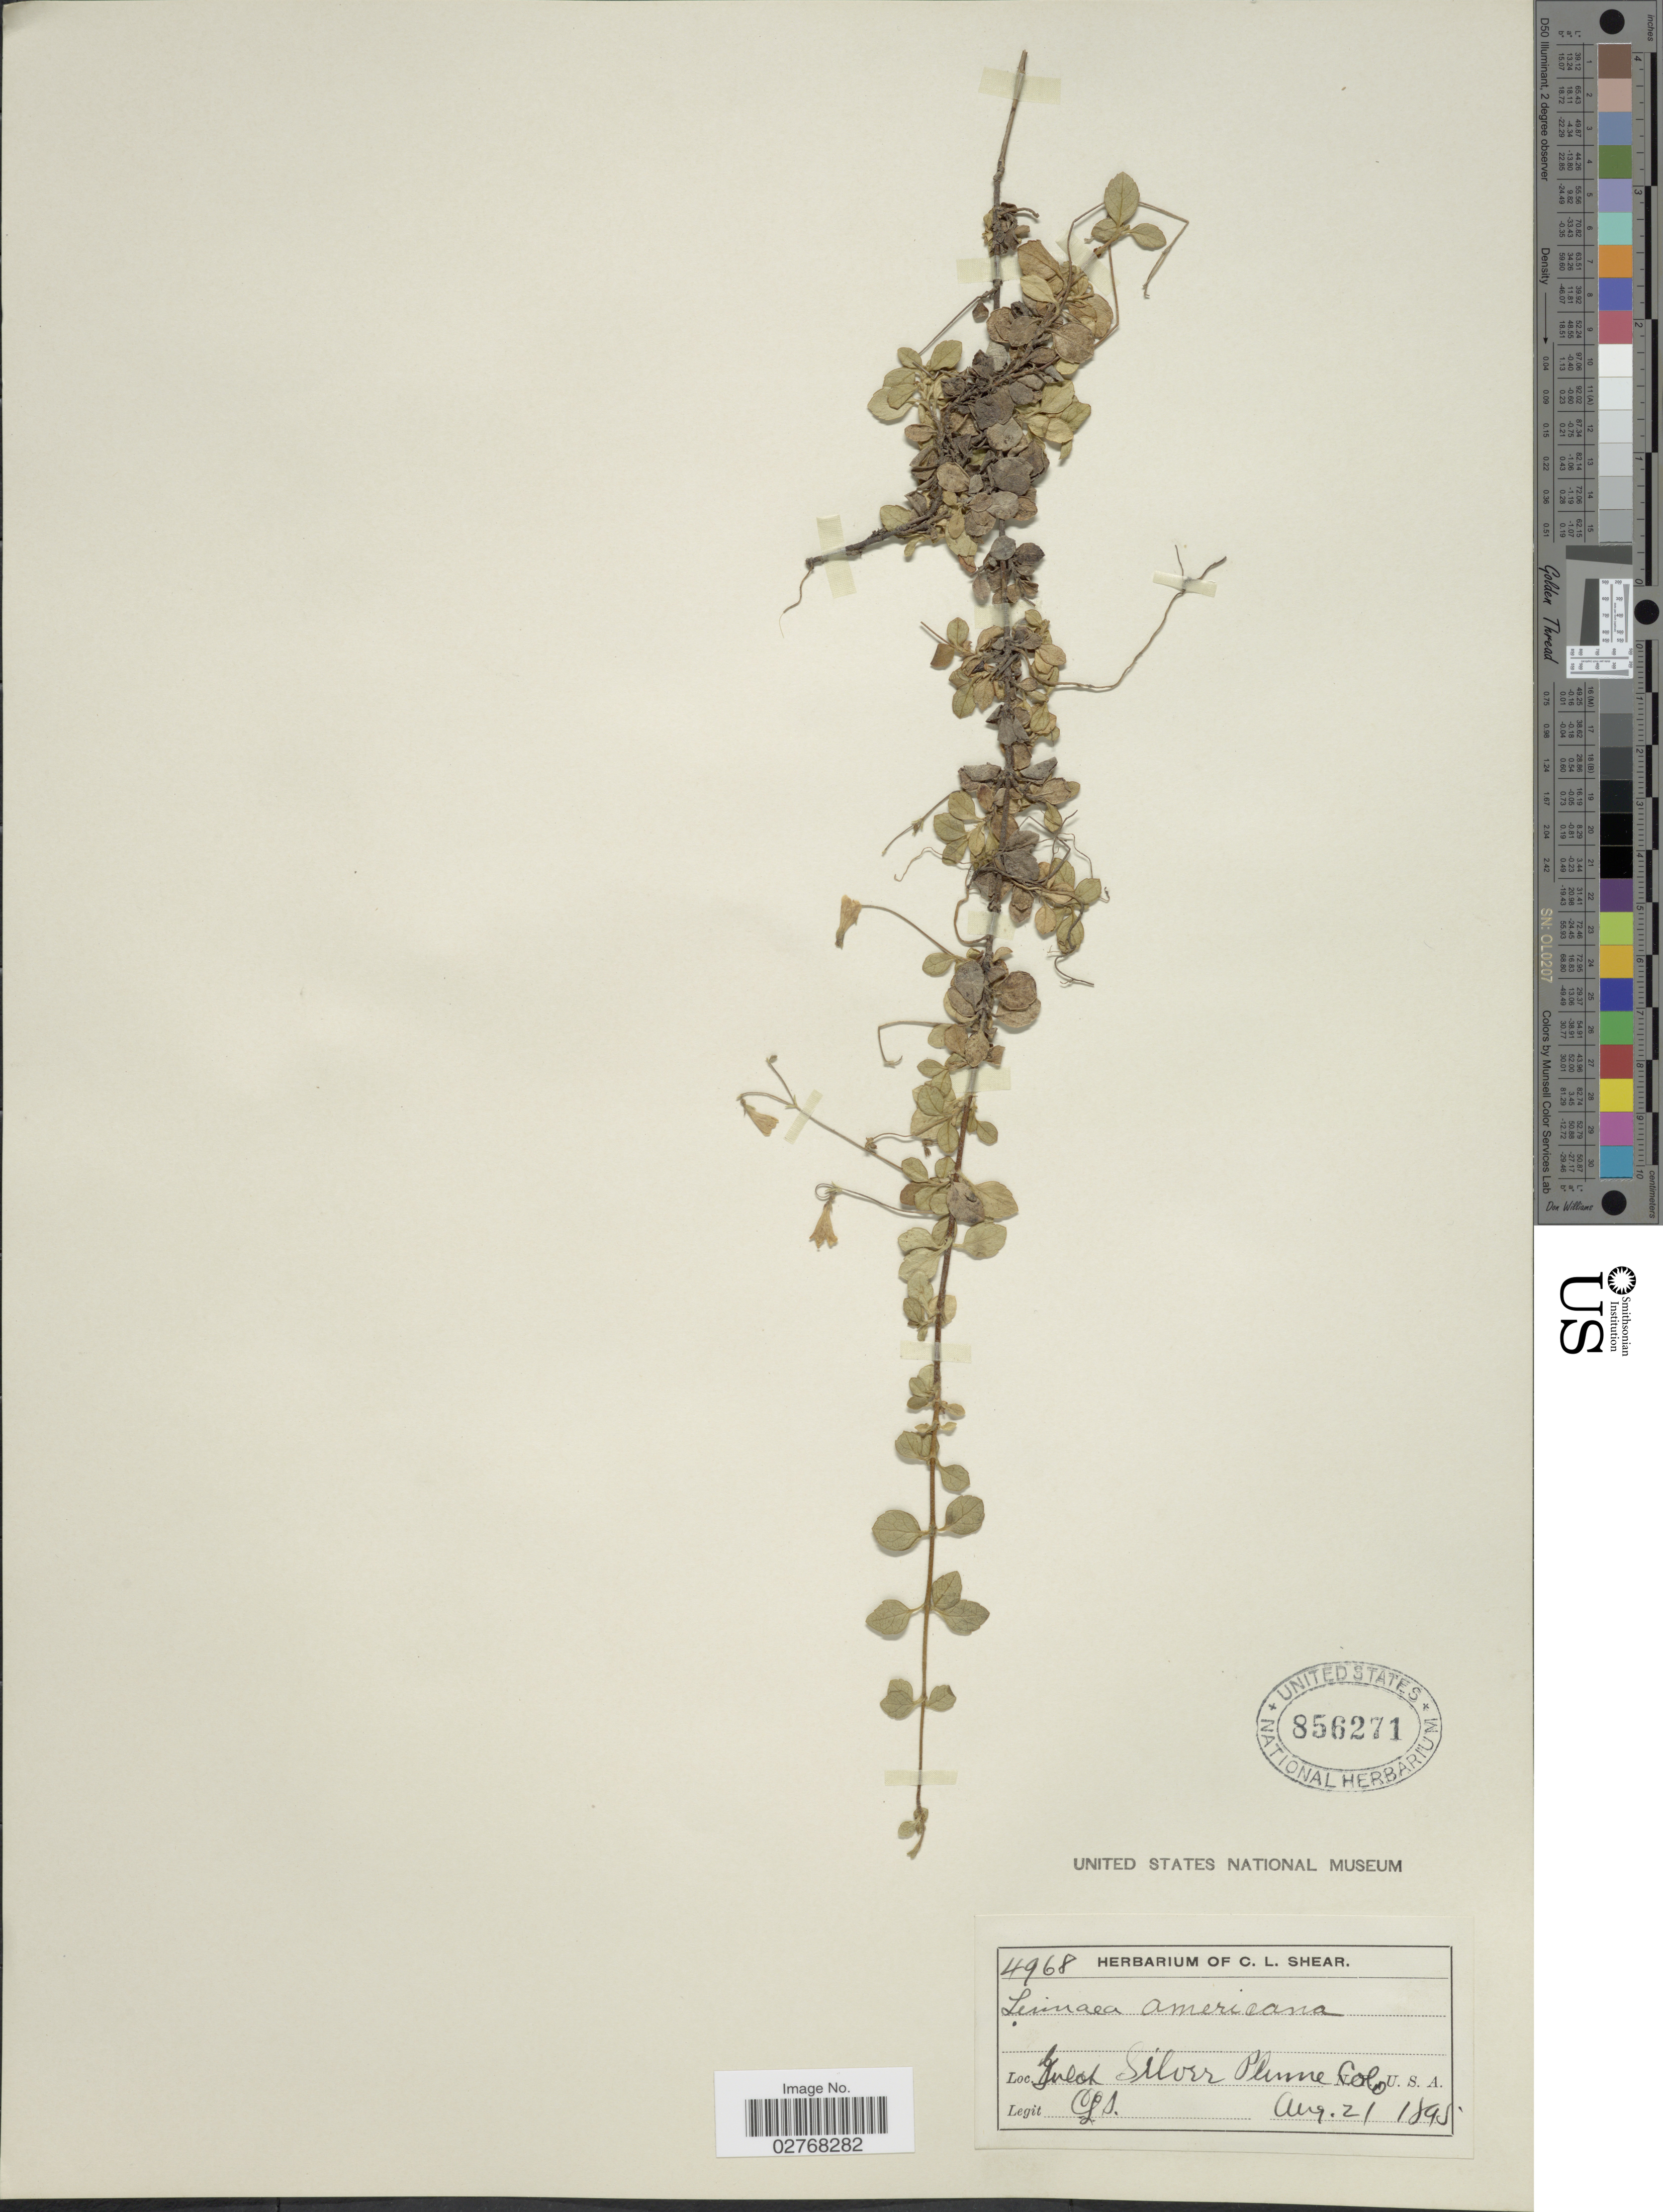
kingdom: Plantae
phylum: Tracheophyta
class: Magnoliopsida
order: Dipsacales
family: Caprifoliaceae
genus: Linnaea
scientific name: Linnaea borealis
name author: L.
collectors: C. L. Shear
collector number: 4968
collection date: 1895-08-21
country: United States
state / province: Colorado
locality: Gulch Silver Plume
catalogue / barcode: US 856271